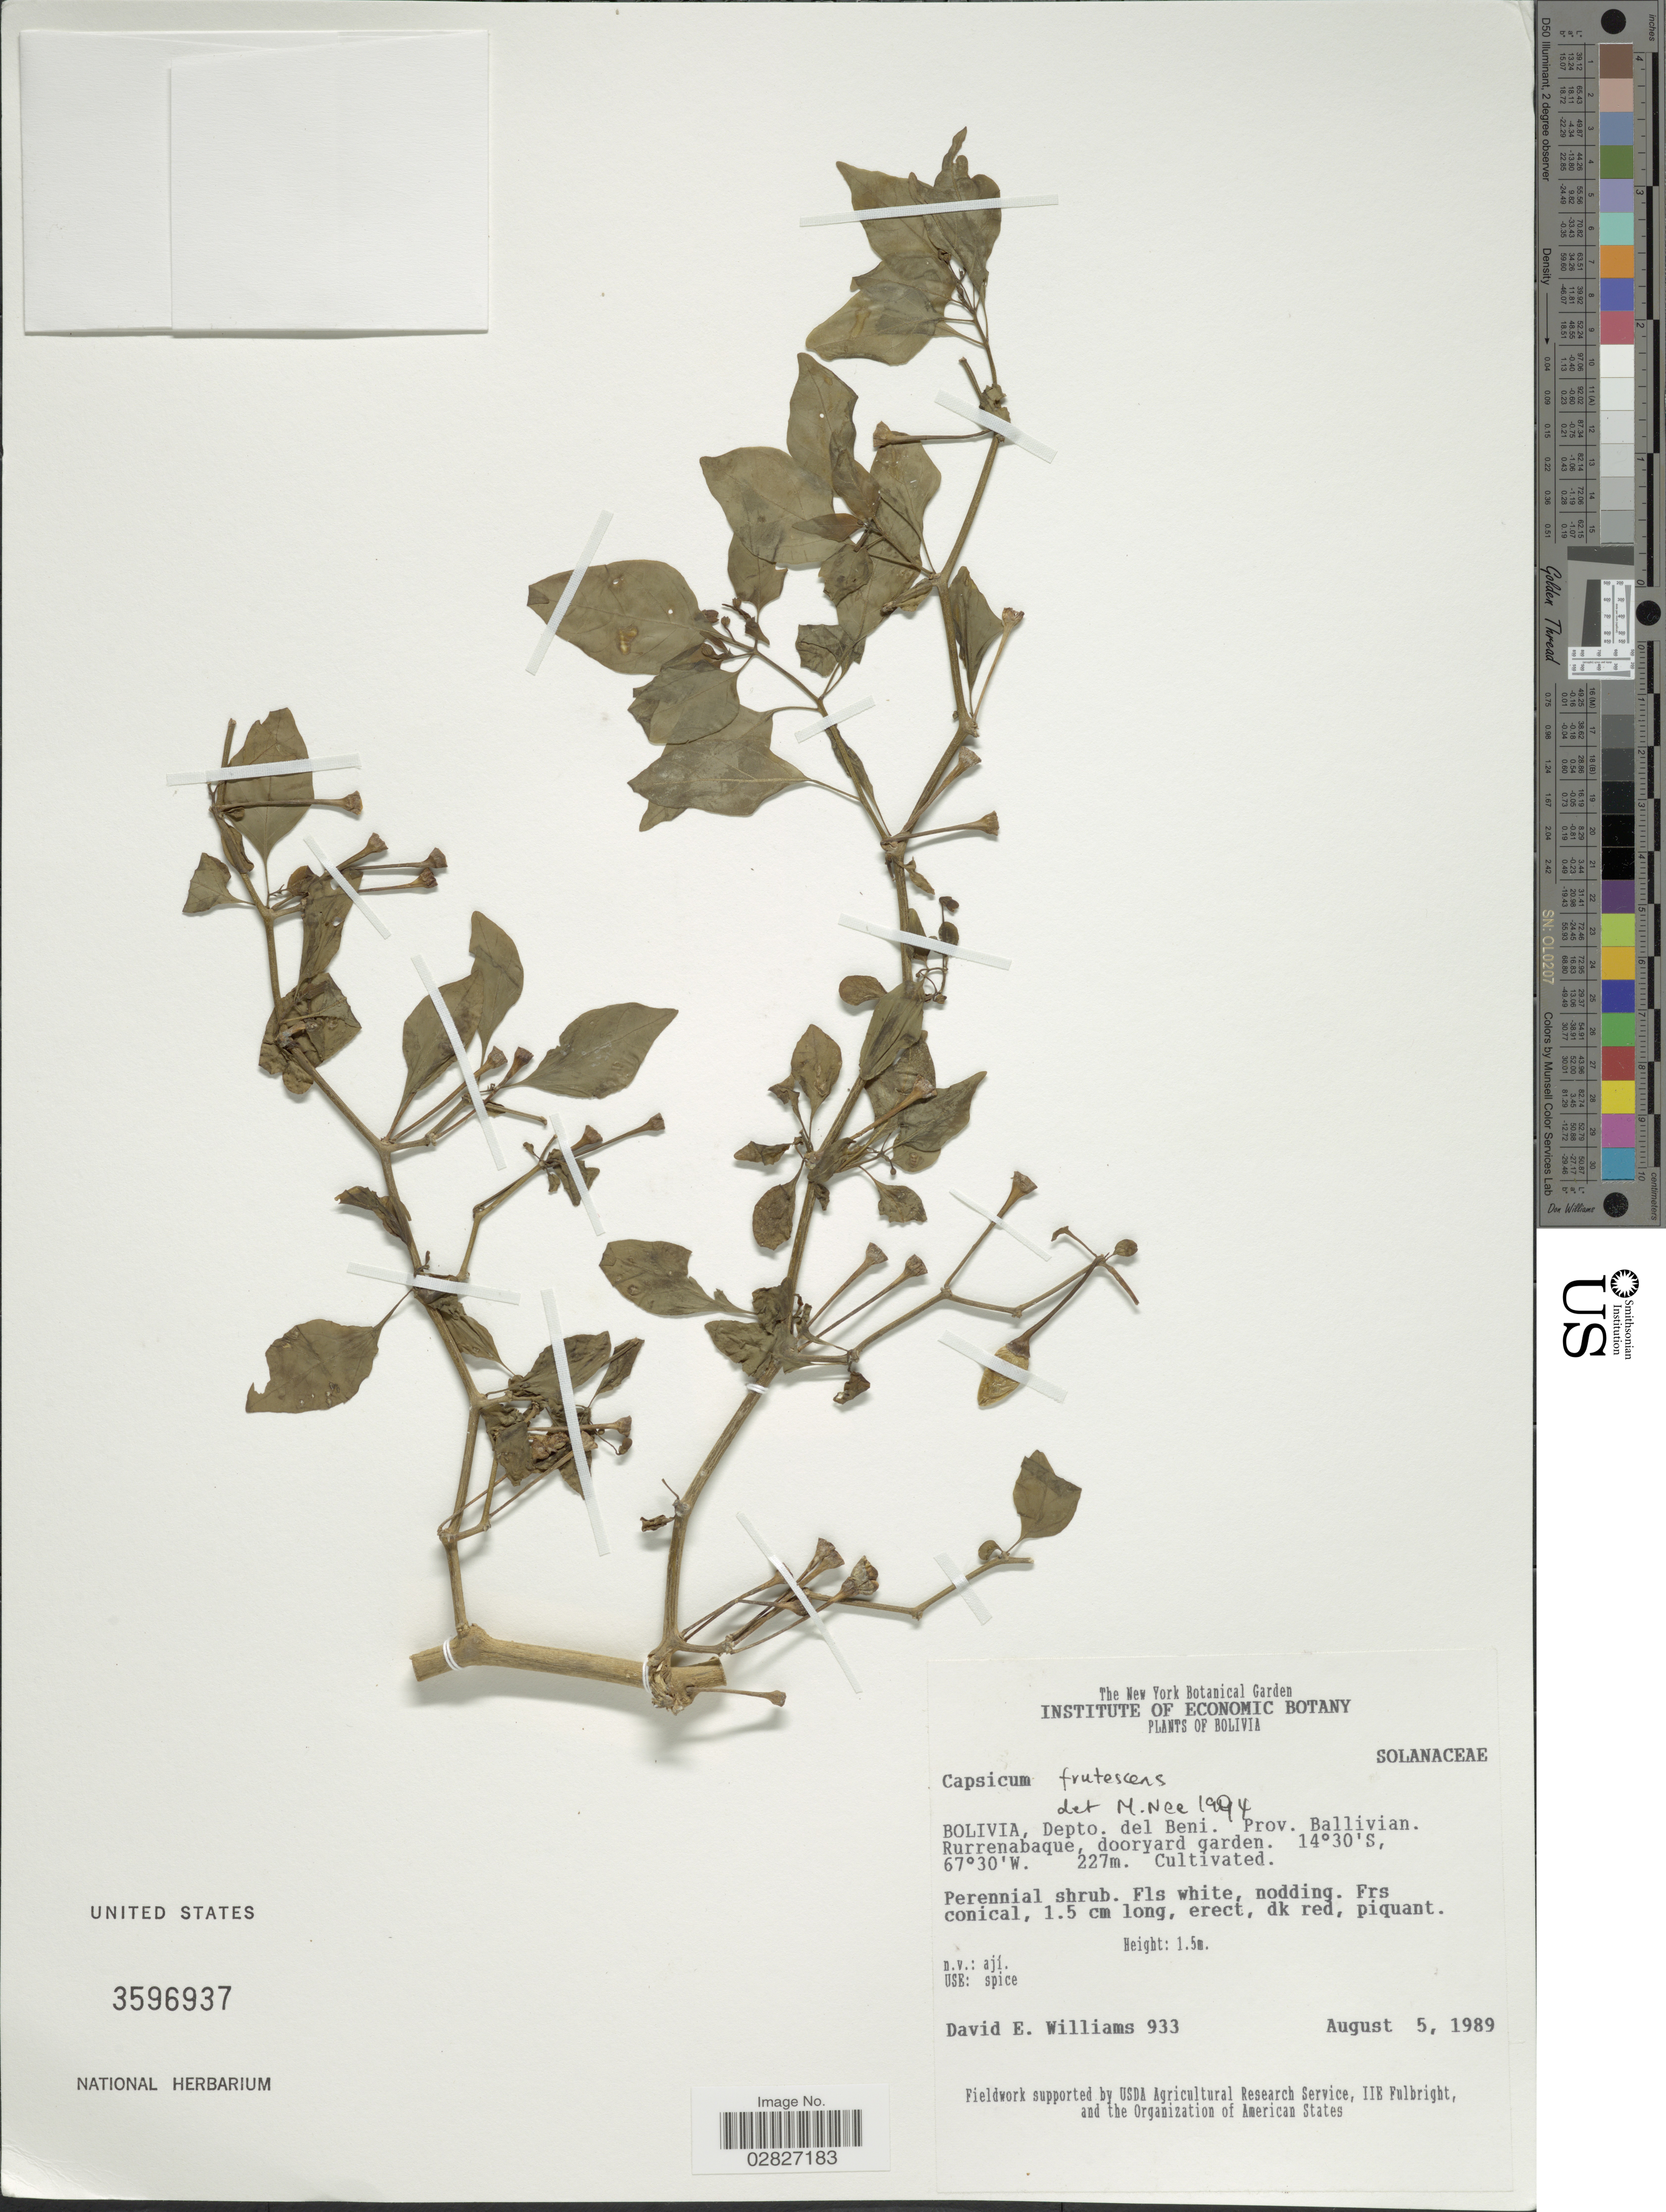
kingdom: Plantae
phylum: Tracheophyta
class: Magnoliopsida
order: Solanales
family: Solanaceae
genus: Capsicum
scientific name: Capsicum frutescens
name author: L.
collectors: D. E. Williams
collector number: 933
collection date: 1989-08-05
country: Bolivia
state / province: Beni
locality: Depto. del Beni, Prov. Ballivian, Rurrenabaque, dooryard garden.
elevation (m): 227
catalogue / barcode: US 3596937